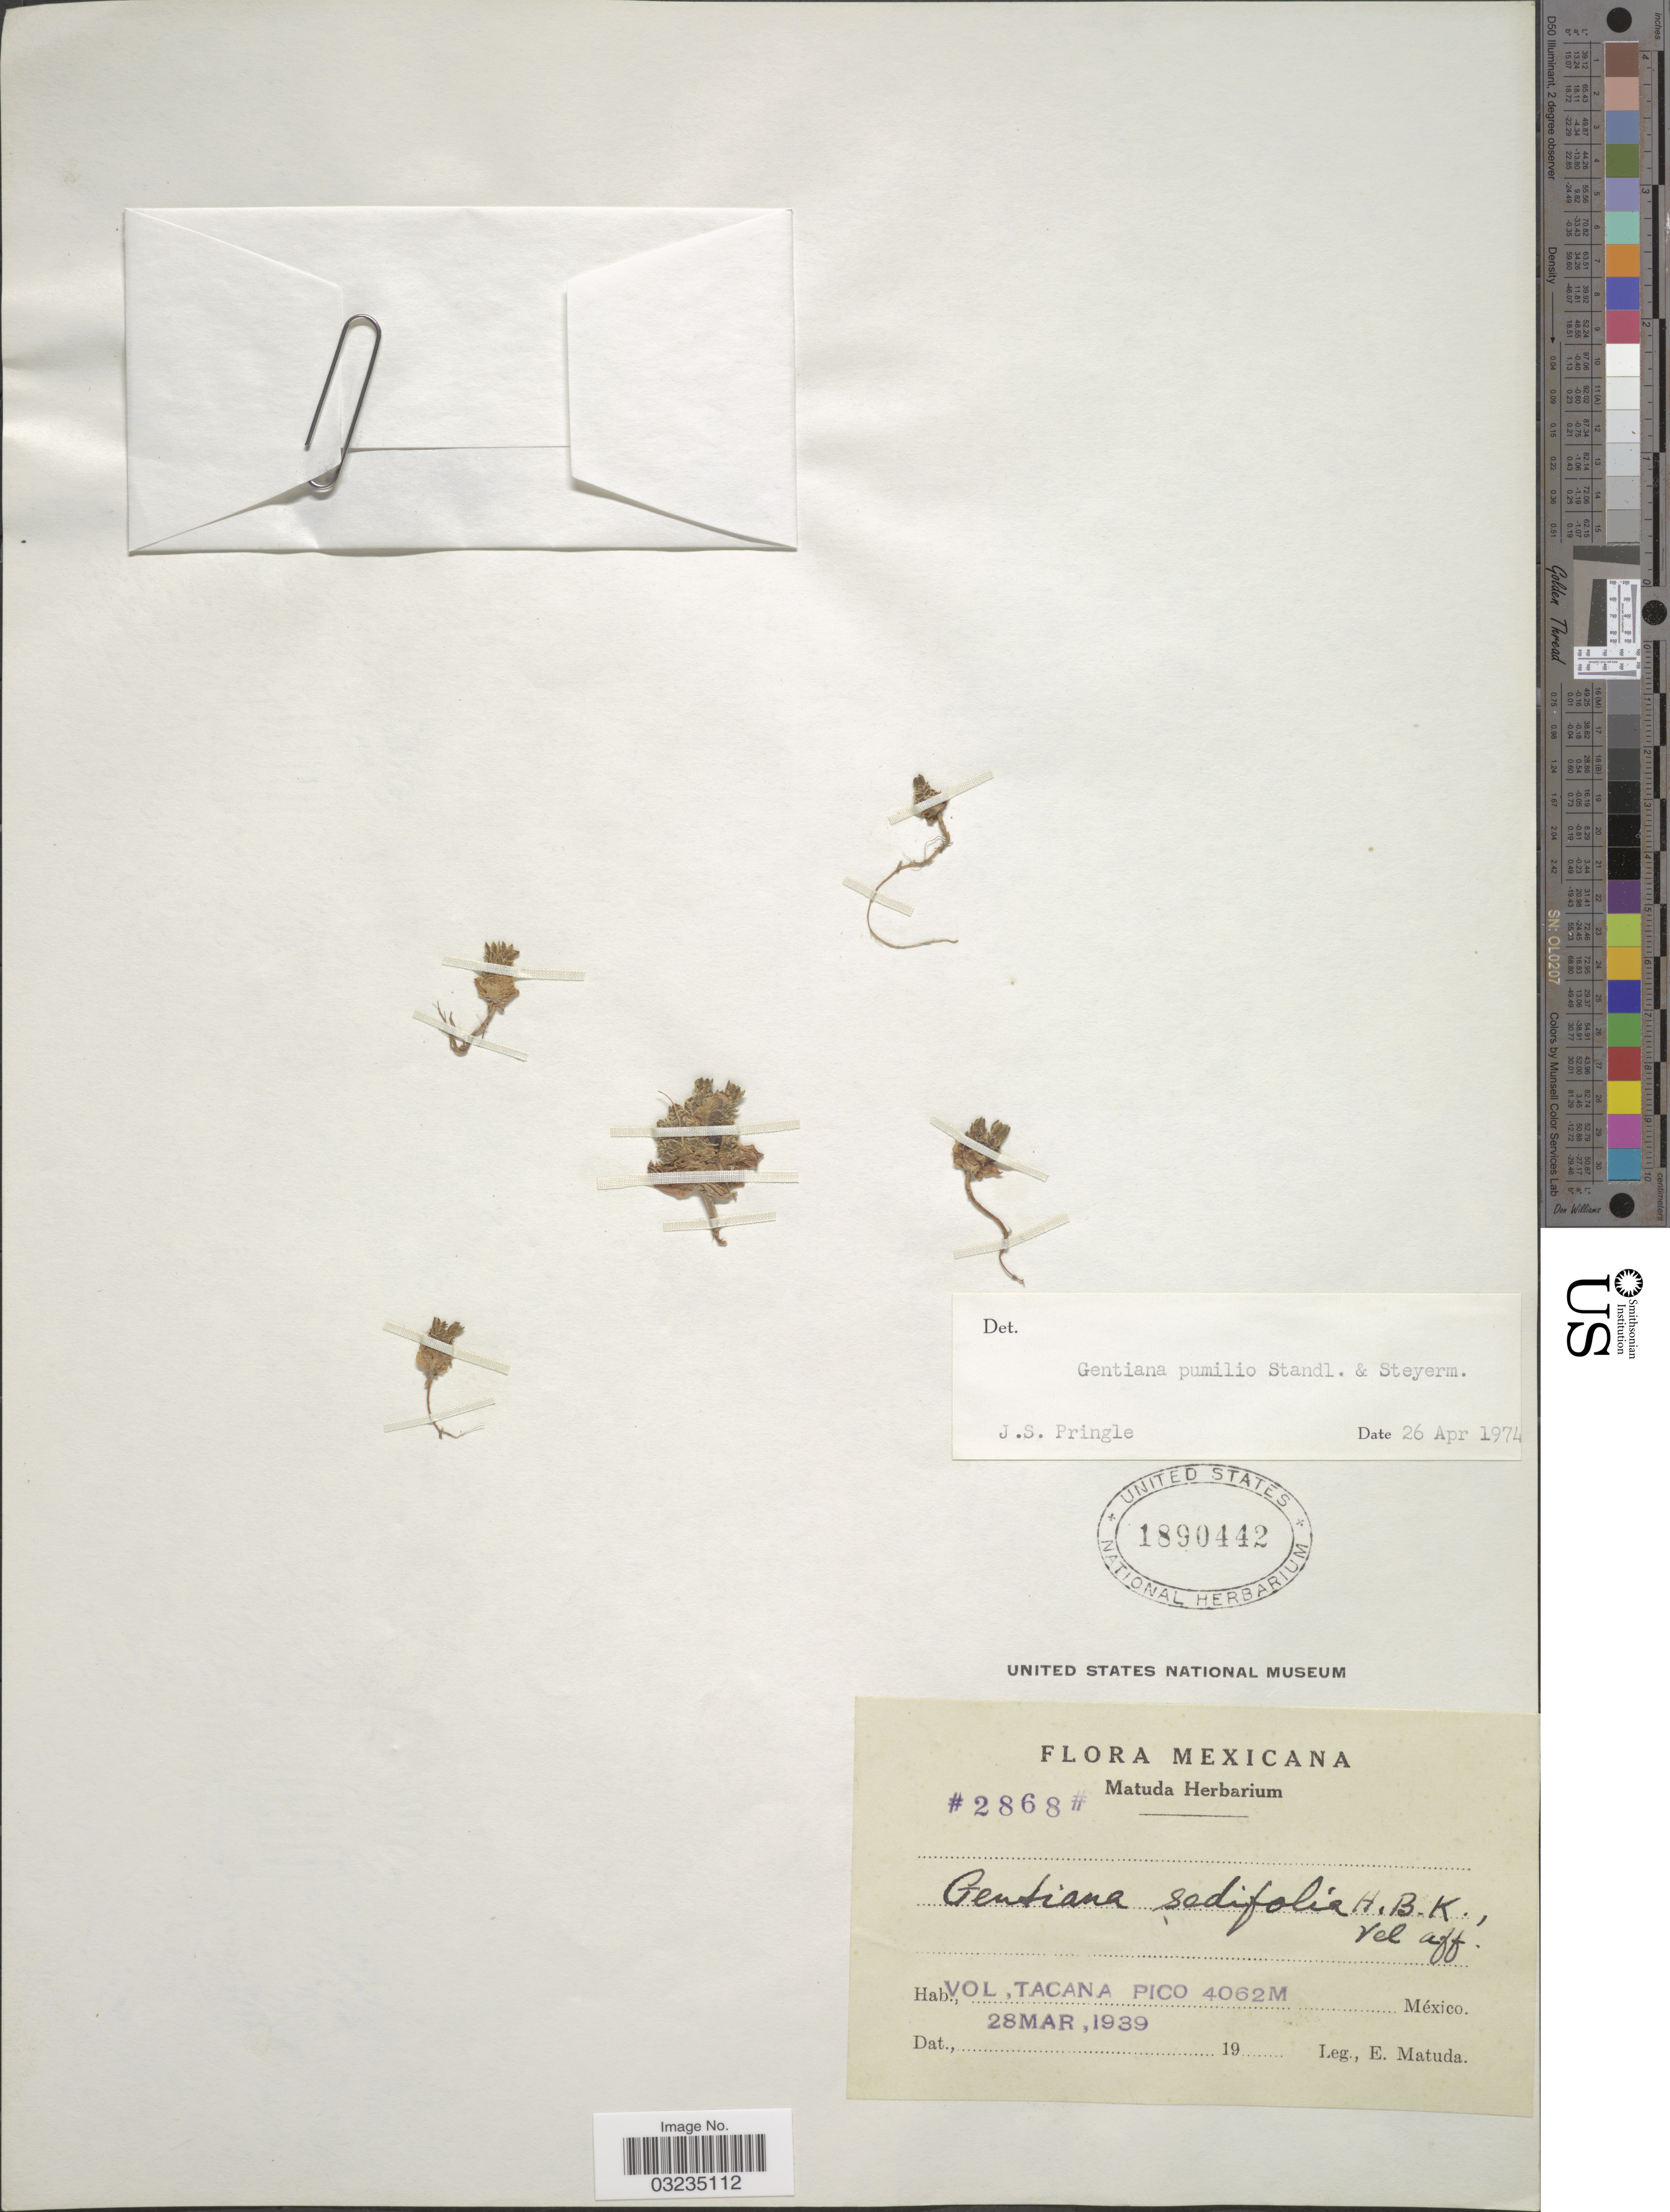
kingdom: Plantae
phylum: Tracheophyta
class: Magnoliopsida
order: Gentianales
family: Gentianaceae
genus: Gentiana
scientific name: Gentiana pumilio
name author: Standl. & Steyerm.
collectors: E. Matuda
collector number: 2868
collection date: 1939-03-28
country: Mexico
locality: Vol, Tacana Pico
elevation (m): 4062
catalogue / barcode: US 1890442